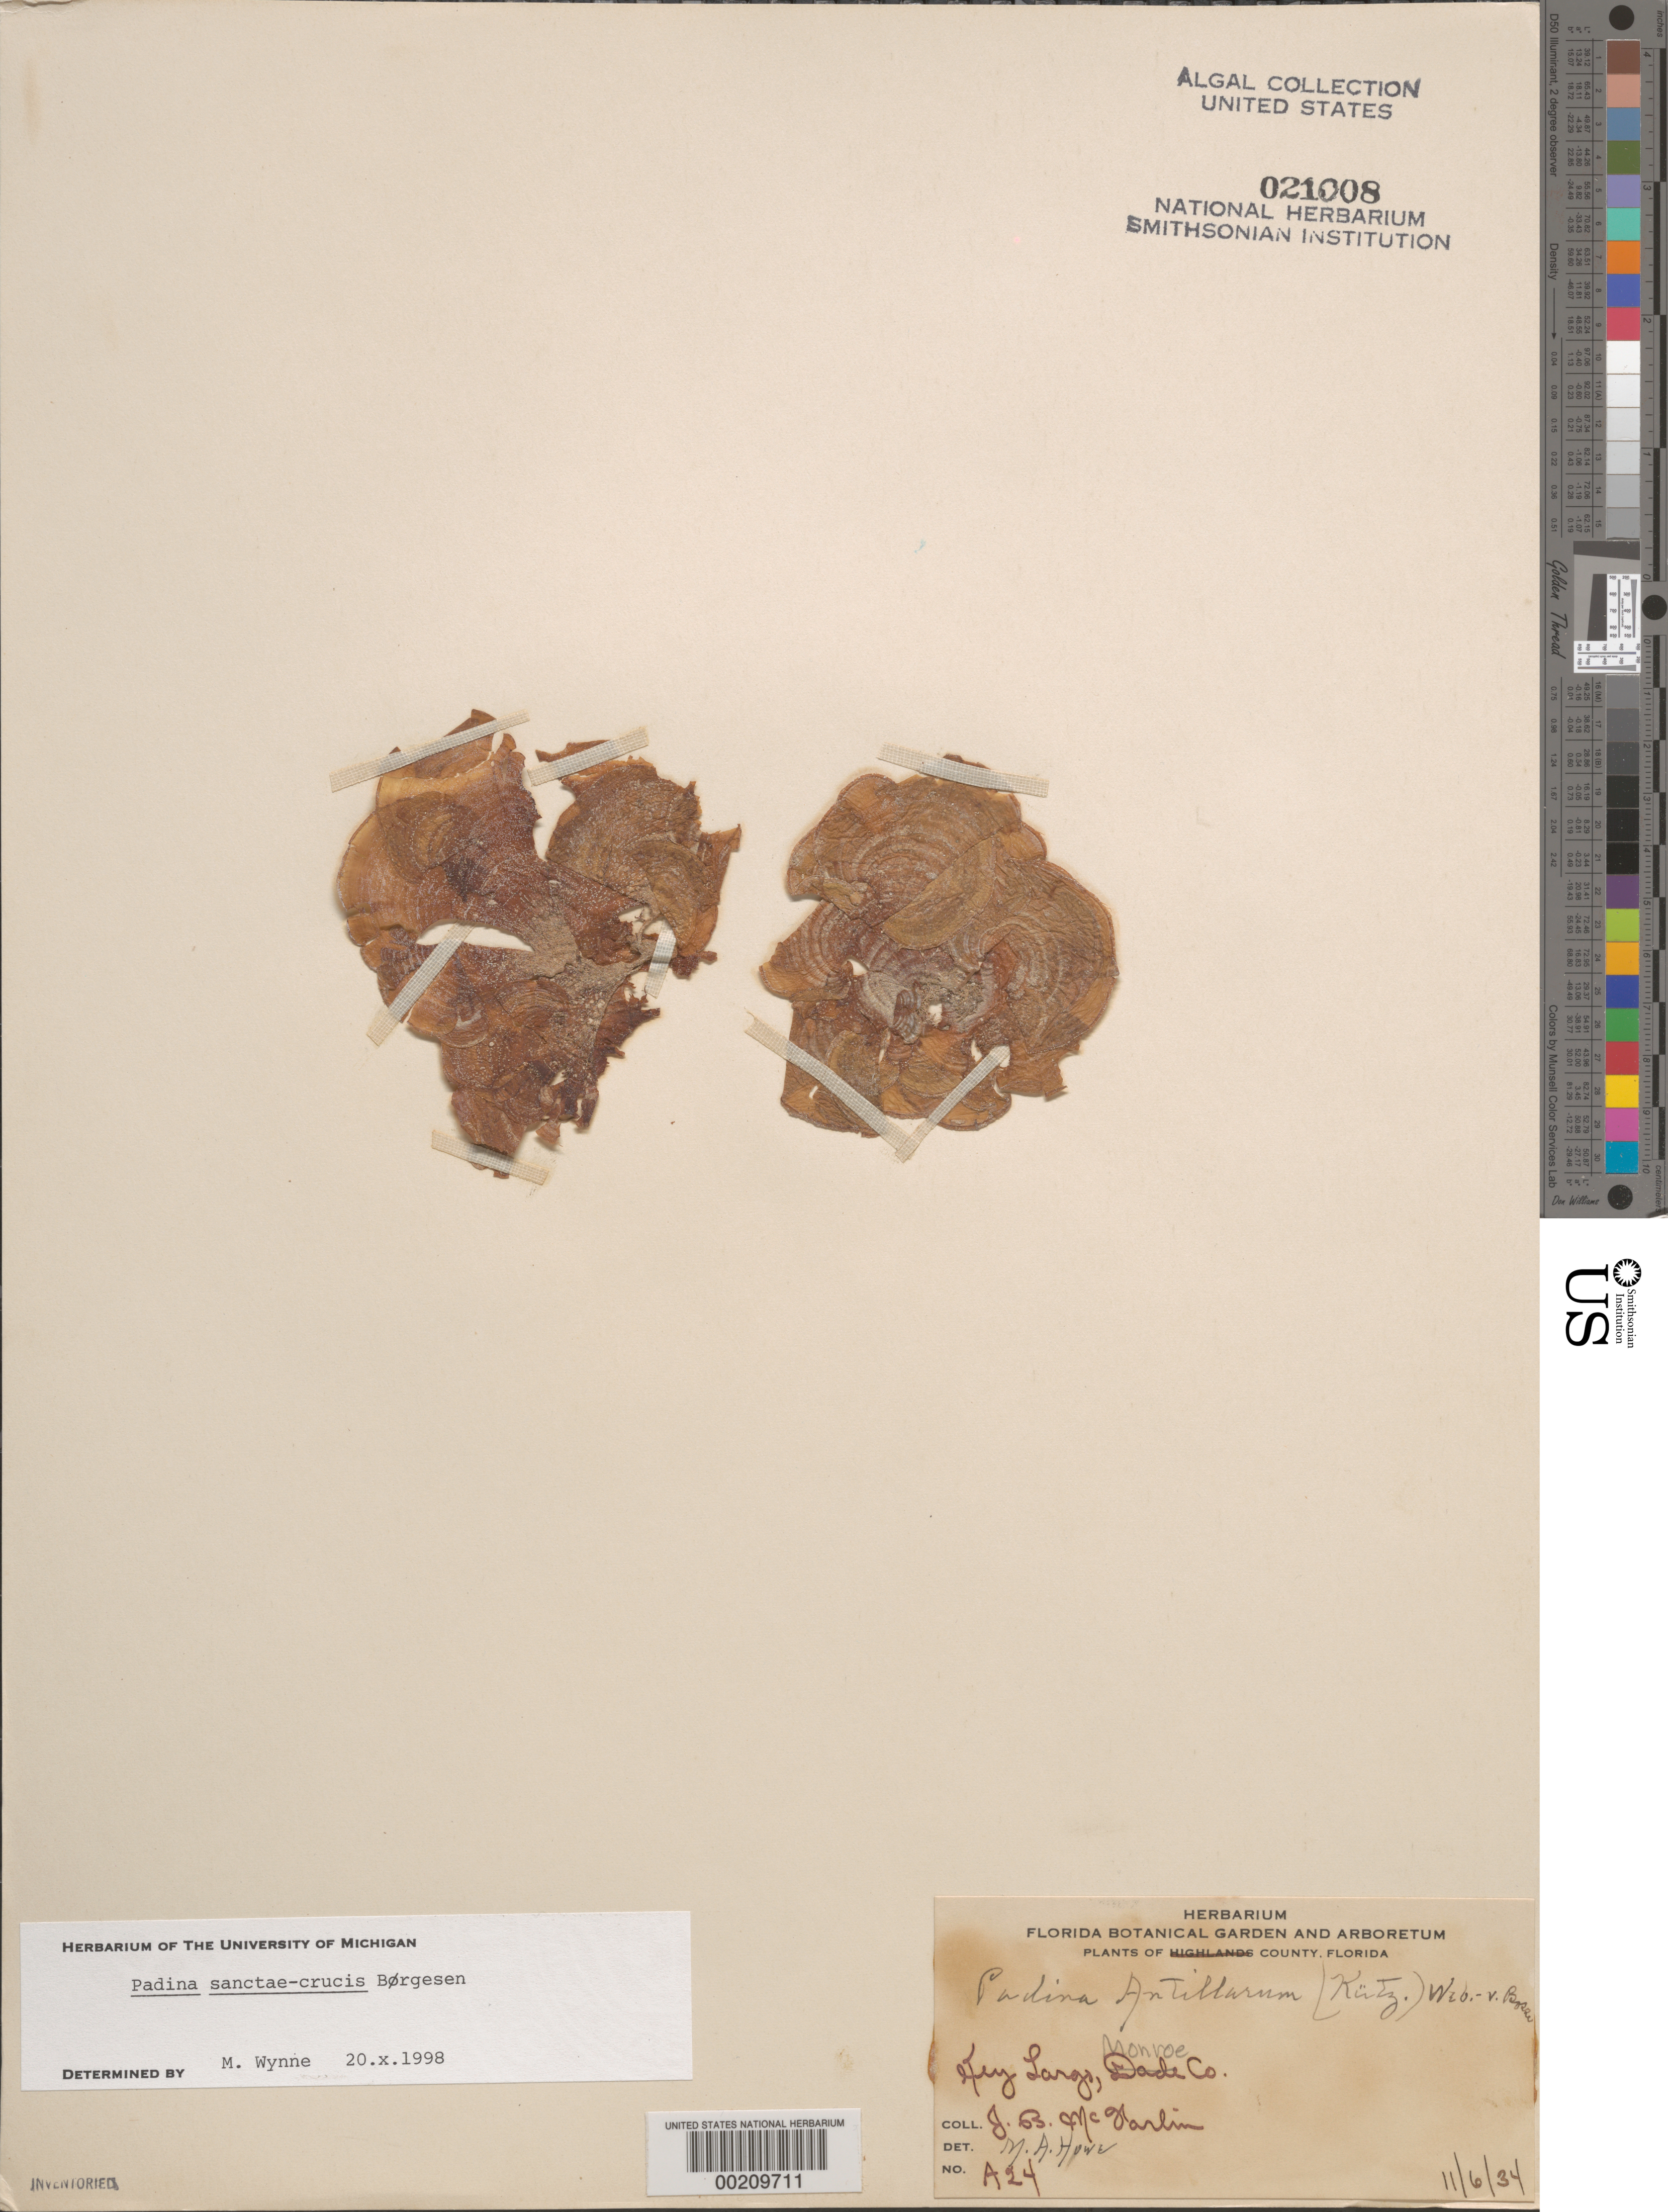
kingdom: Chromista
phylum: Ochrophyta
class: Phaeophyceae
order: Dictyotales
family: Dictyotaceae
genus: Padina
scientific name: Padina sanctae-crucis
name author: Børgesen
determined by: Wynne, M. J.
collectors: J. McFarlin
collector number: A24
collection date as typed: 06 Nov 1934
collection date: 1934-11-06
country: United States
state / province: Florida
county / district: Monroe County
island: Key Largo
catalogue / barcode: US 21008